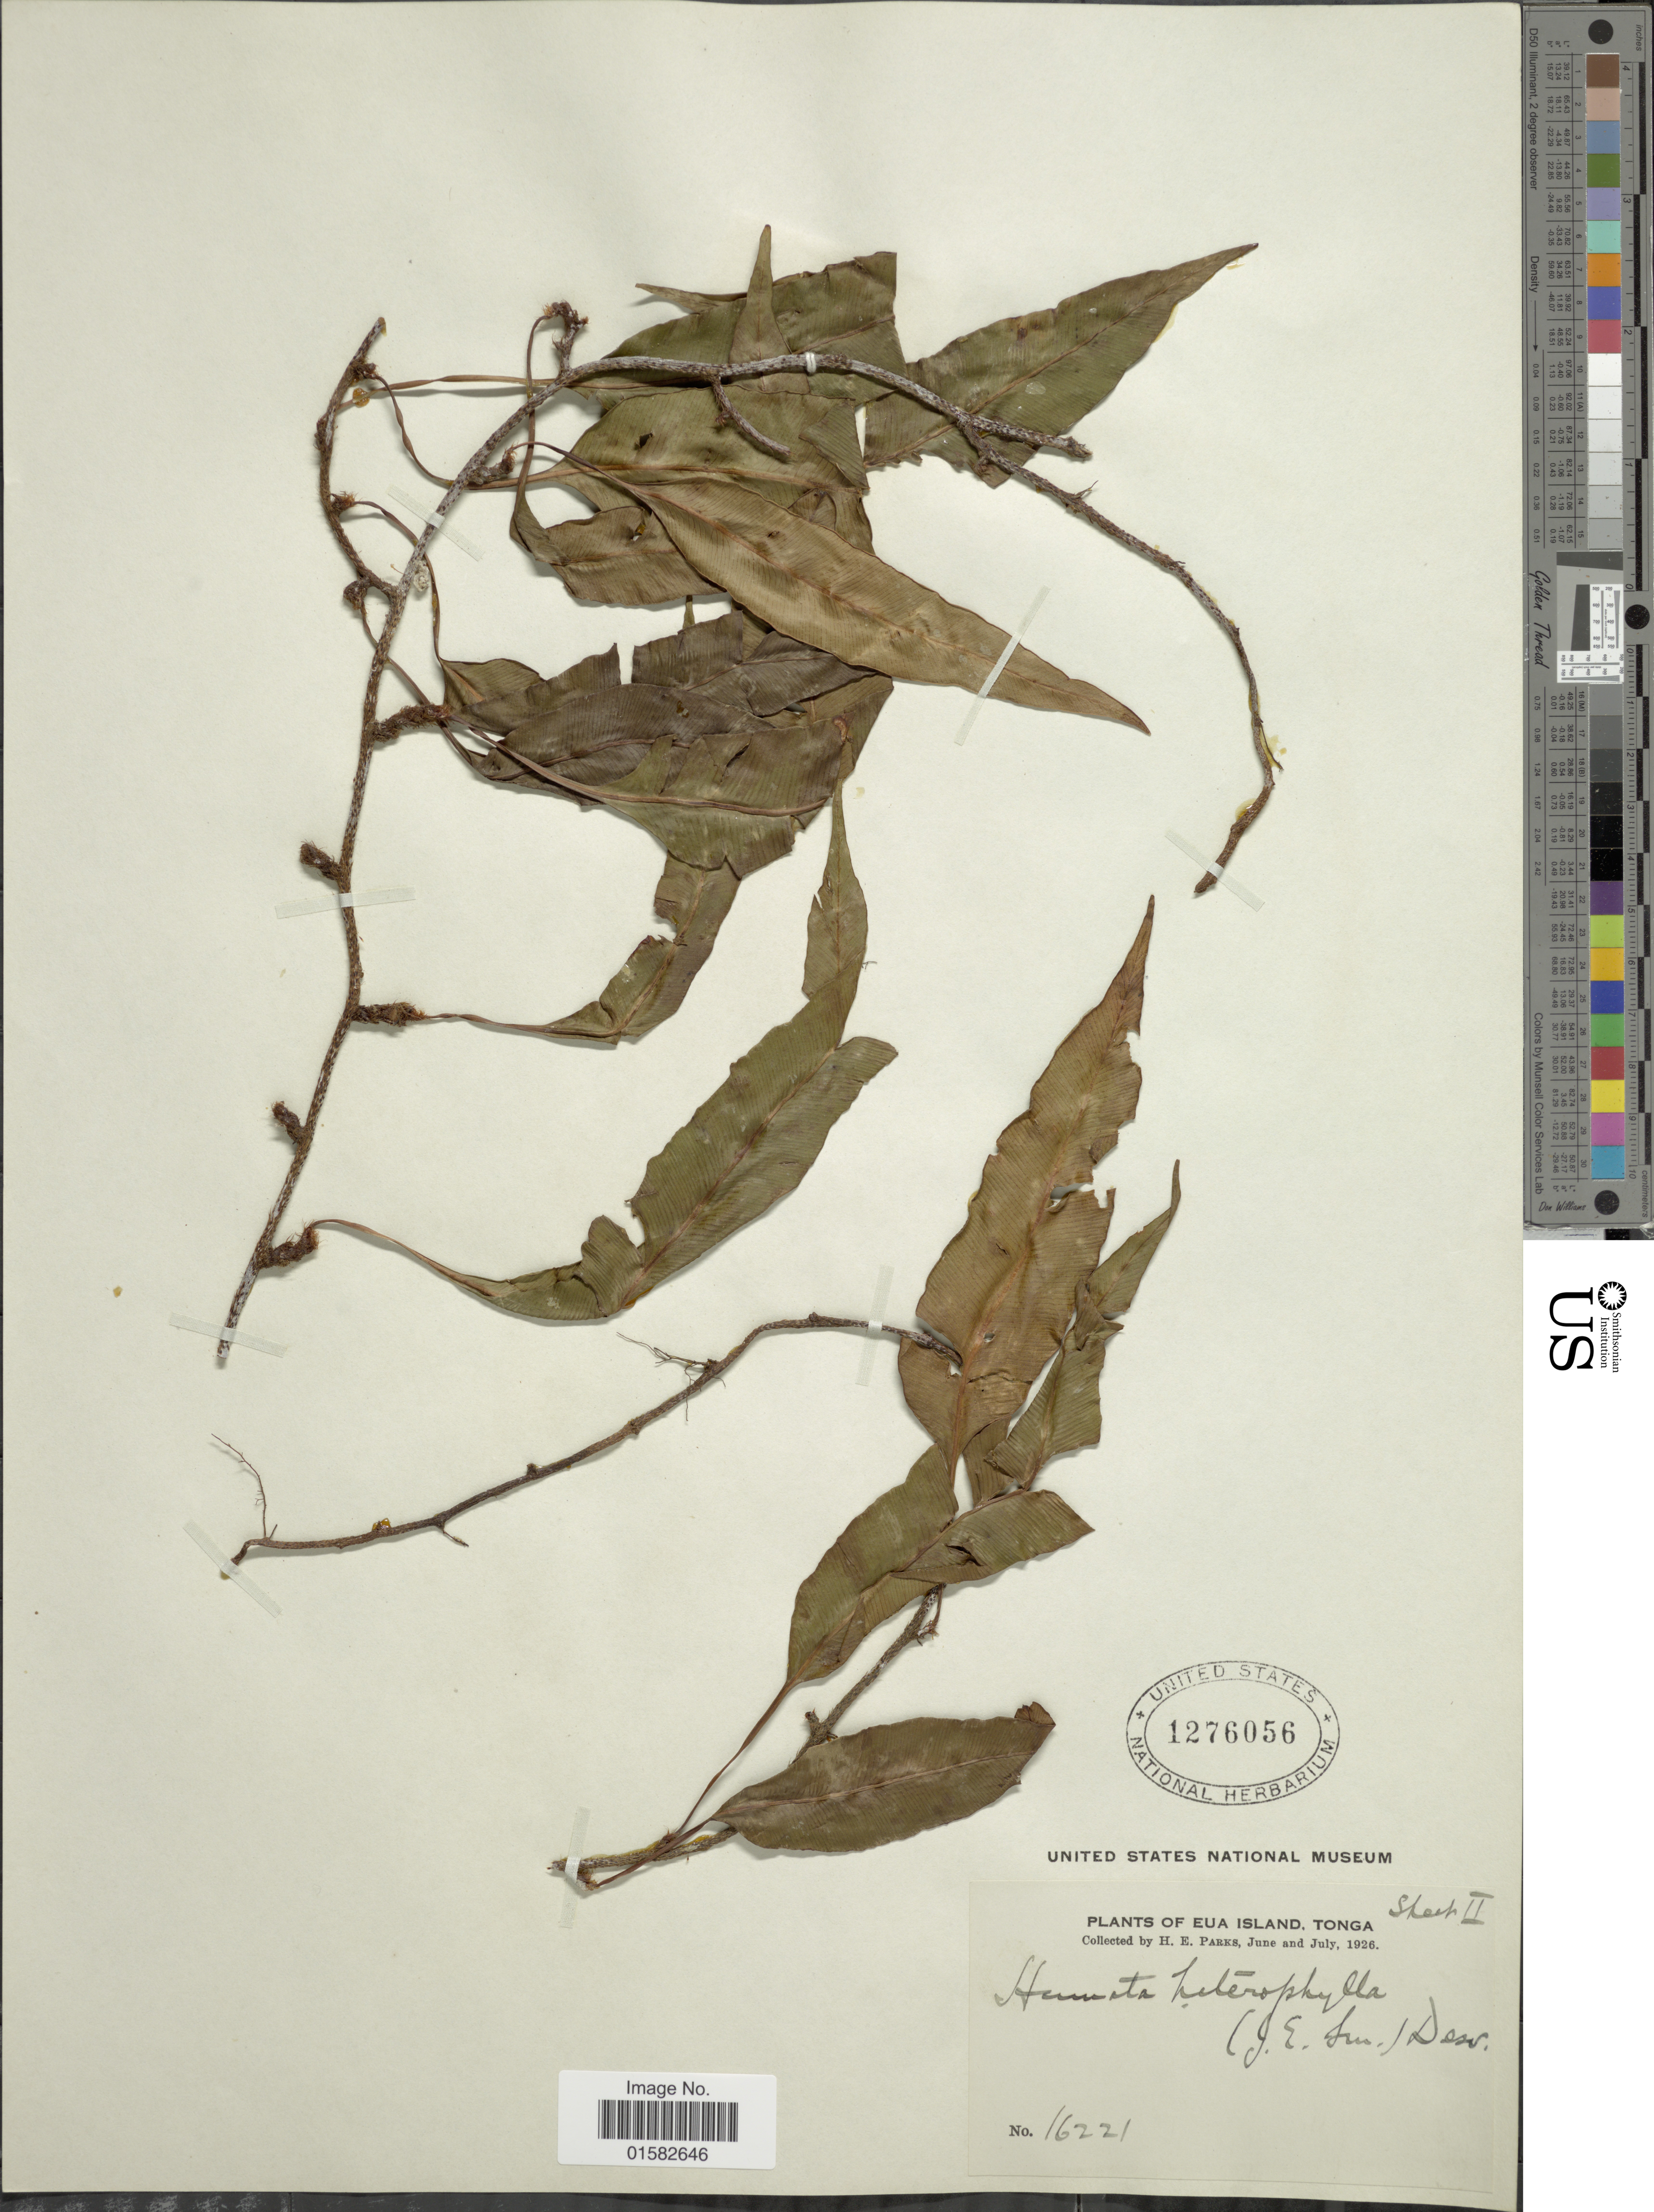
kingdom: Plantae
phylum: Tracheophyta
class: Polypodiopsida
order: Polypodiales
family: Davalliaceae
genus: Humata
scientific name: Humata heterophylla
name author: (Sm.) Desv.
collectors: H. E. Parks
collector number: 16221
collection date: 1926-06/1926-07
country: Tonga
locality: Eua Island, Tonga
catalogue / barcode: US 1276056